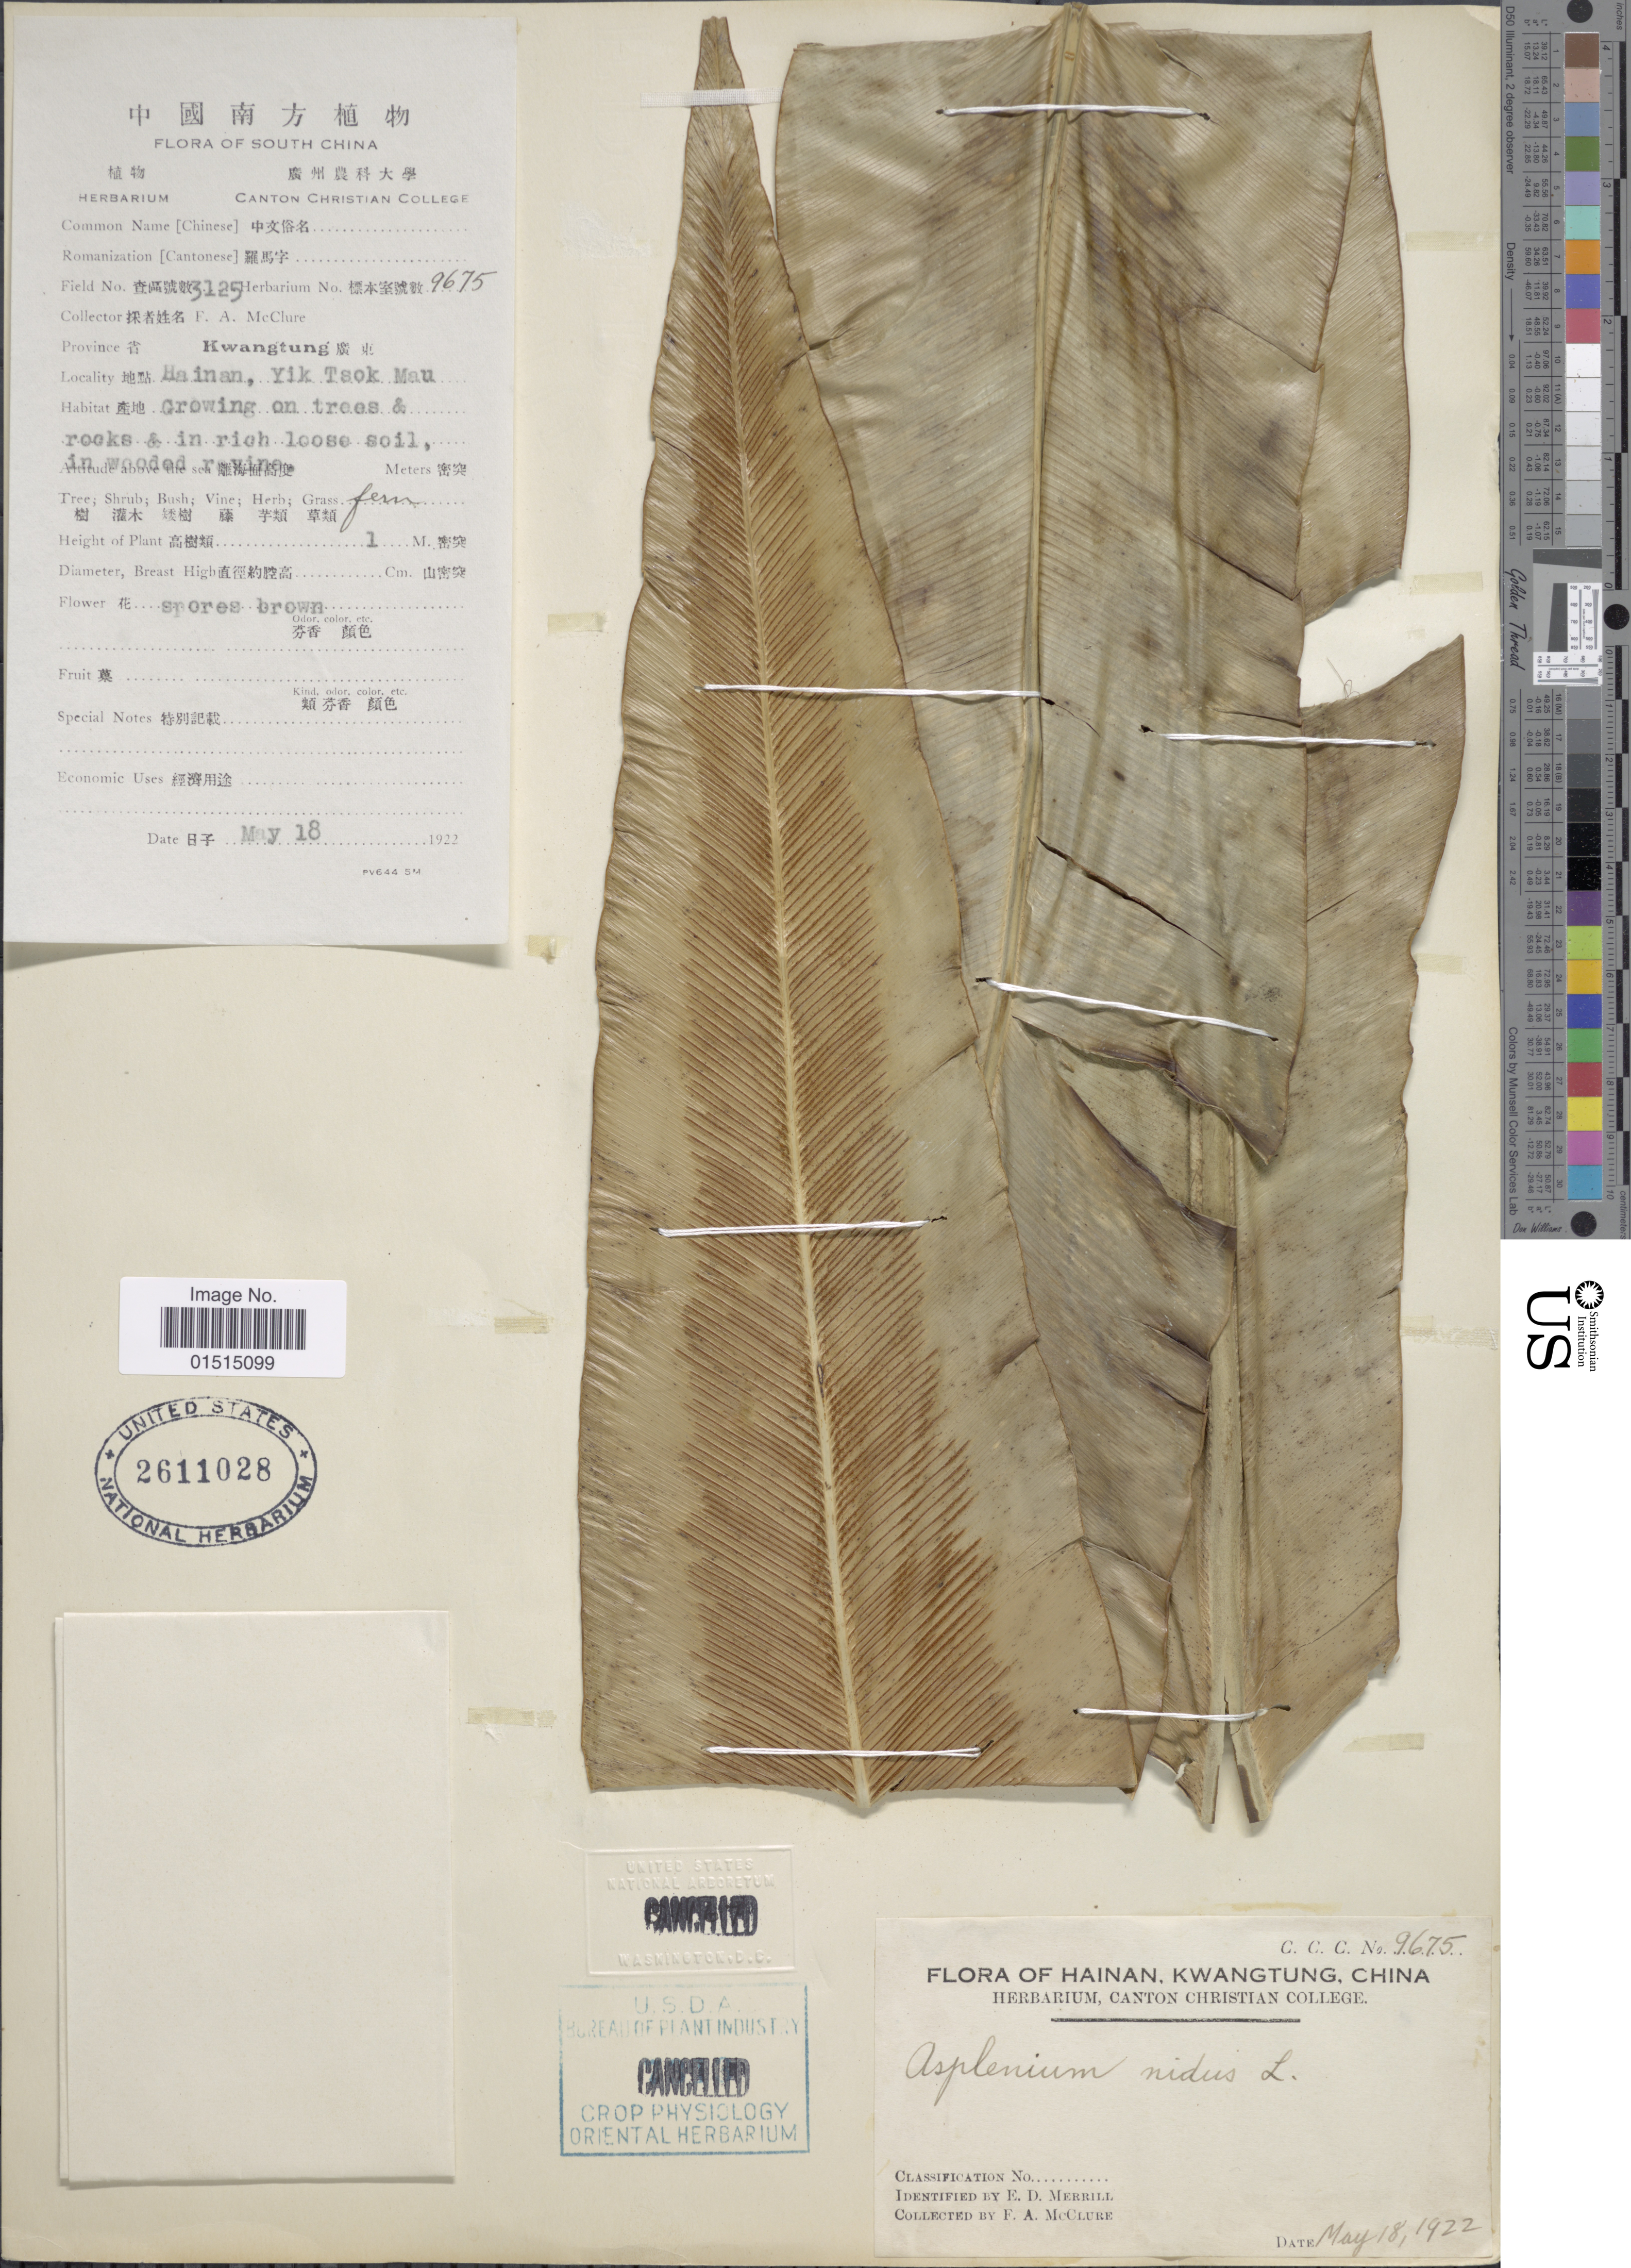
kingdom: Plantae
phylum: Tracheophyta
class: Polypodiopsida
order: Polypodiales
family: Aspleniaceae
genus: Asplenium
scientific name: Asplenium nidus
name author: L.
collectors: F. A. McClure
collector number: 3125/9675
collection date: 1922-05-18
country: China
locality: Province Kwangtung, Yik Tsok Mau. Hainan.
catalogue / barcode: US 2611028